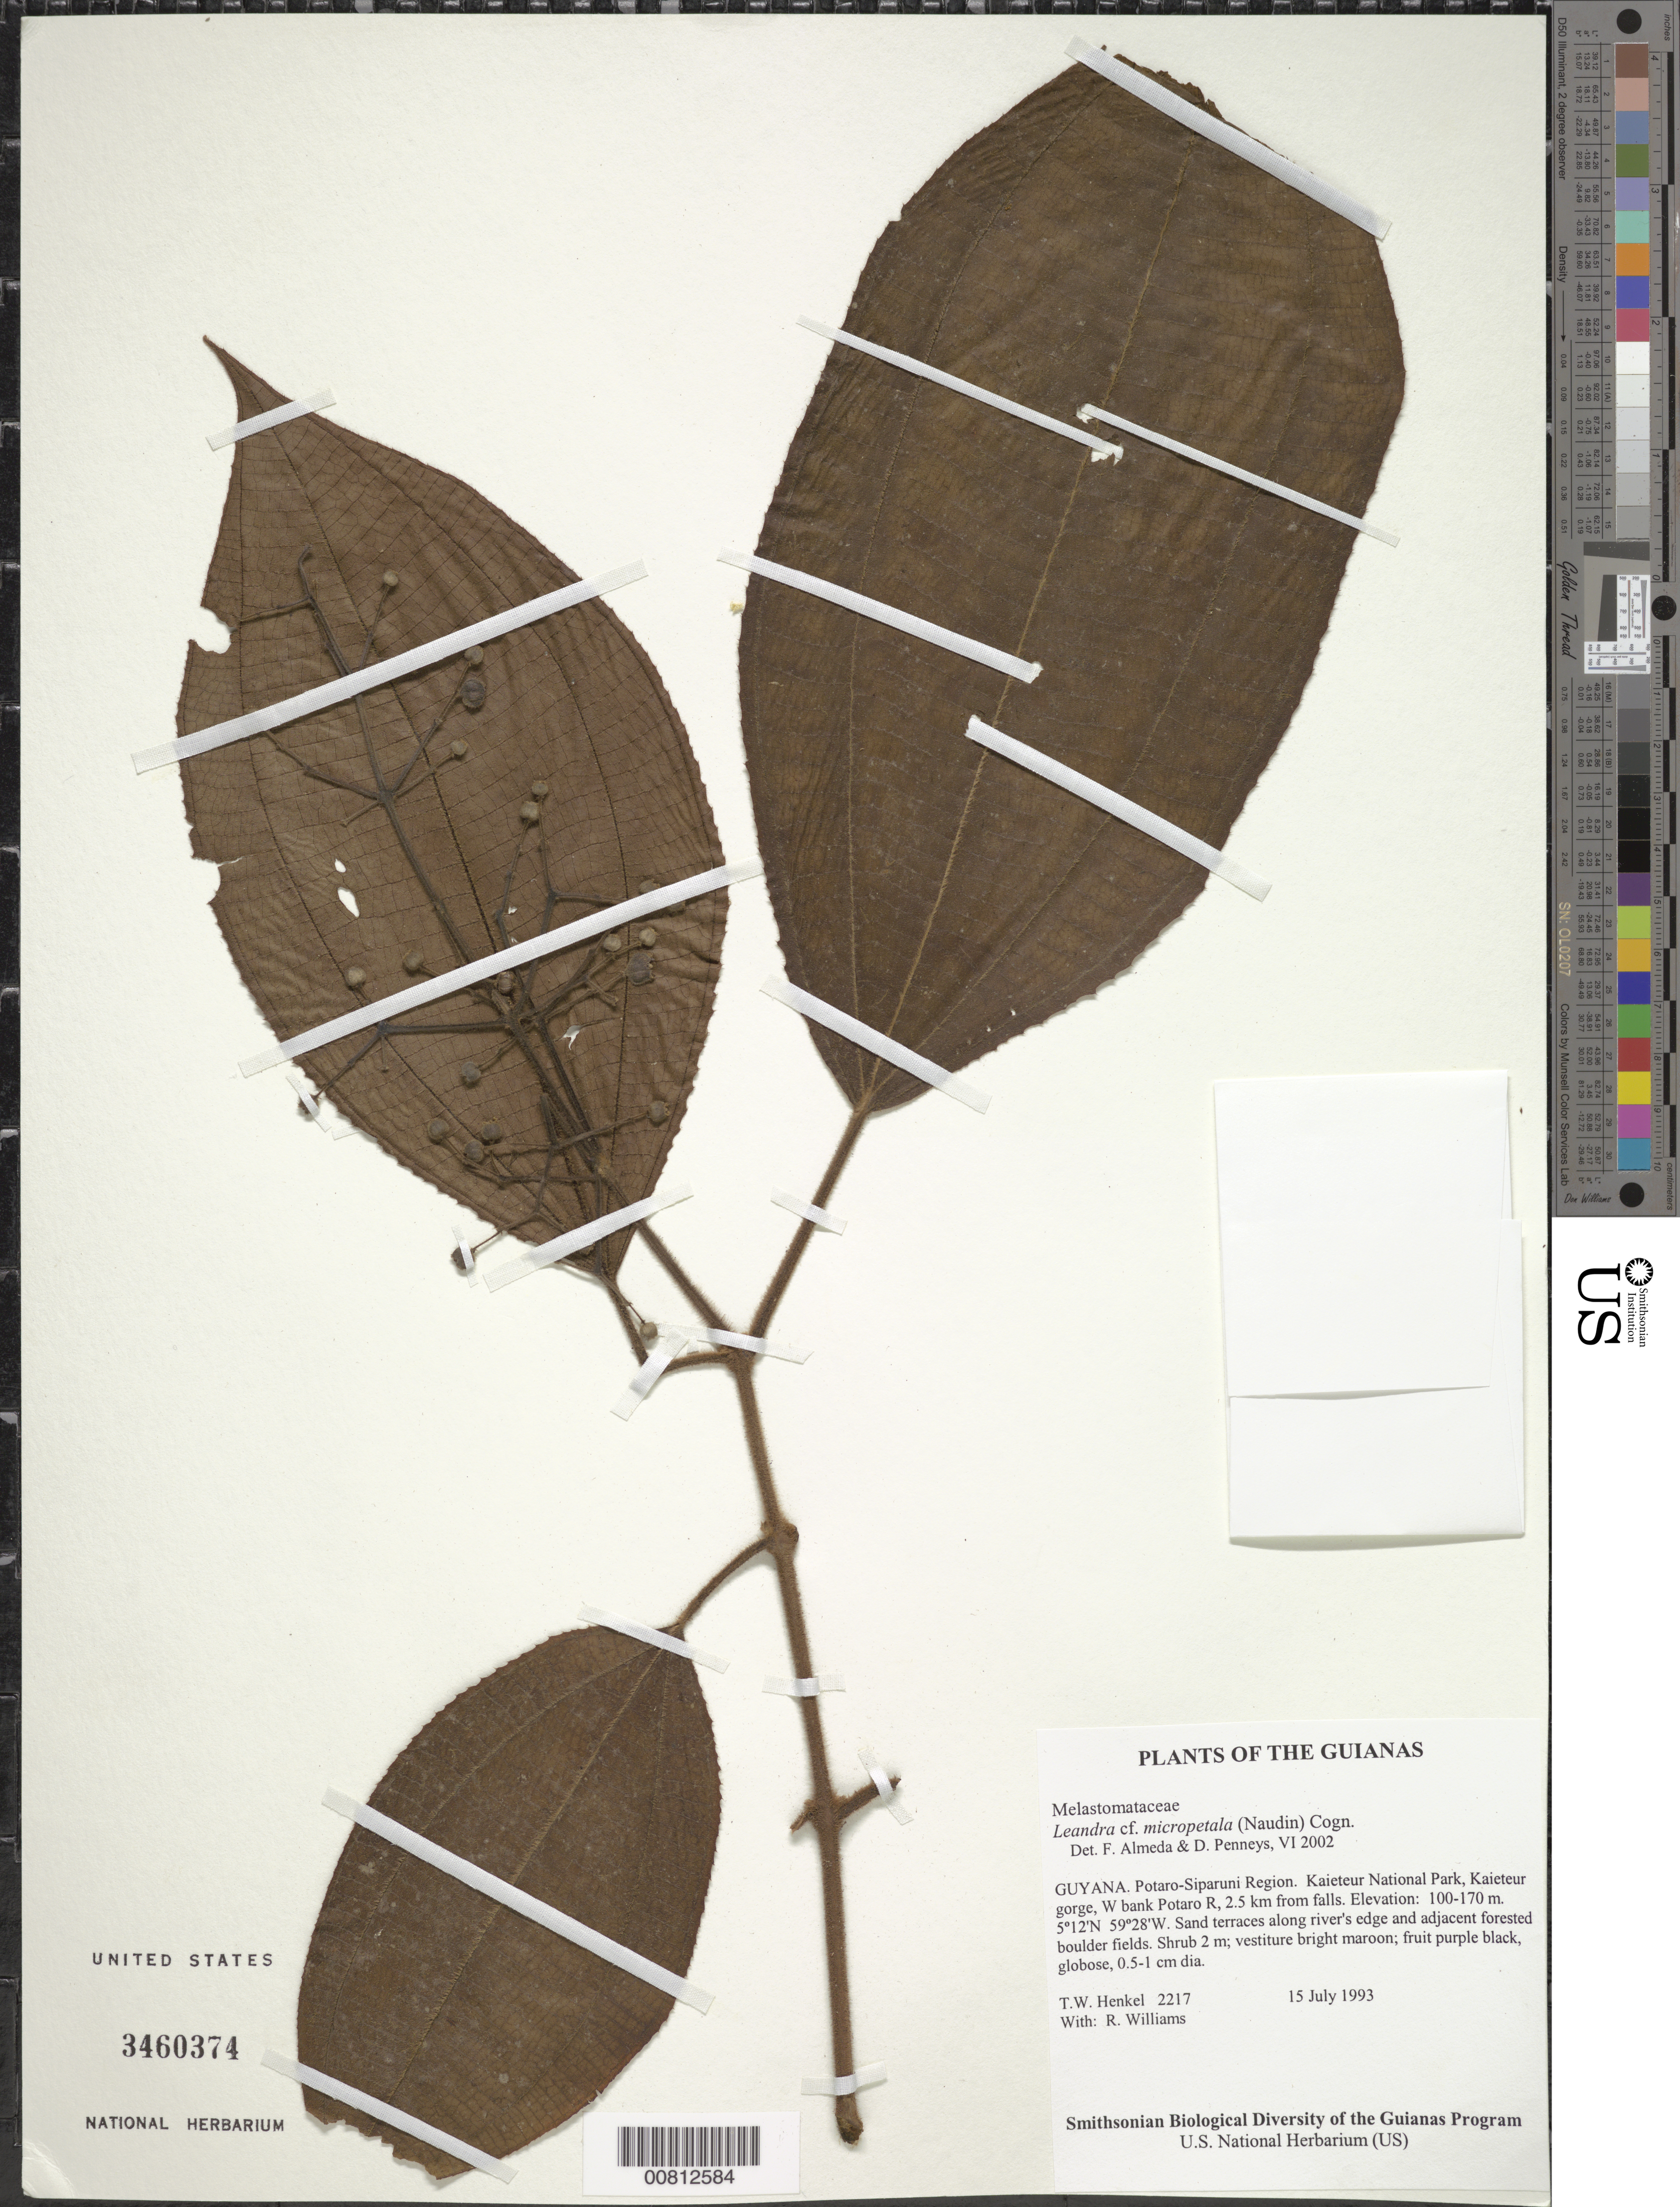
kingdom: Plantae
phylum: Tracheophyta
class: Magnoliopsida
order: Myrtales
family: Melastomataceae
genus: Leandra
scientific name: Leandra micropetala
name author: (Naudin) Cogn.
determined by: Almeda, F.; Penneys, D. S.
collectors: T. Henkel & R. Williams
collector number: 2217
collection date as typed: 15 July 1993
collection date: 1993-07-15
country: Guyana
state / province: Potaro-Siparuni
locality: Kaieteur National Park, Kaieteur gorge, W bank Potaro R, 2.5 km from falls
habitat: Sand terraces along river's edge and adjacent forested boulder fields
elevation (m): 100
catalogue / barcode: US 3460374